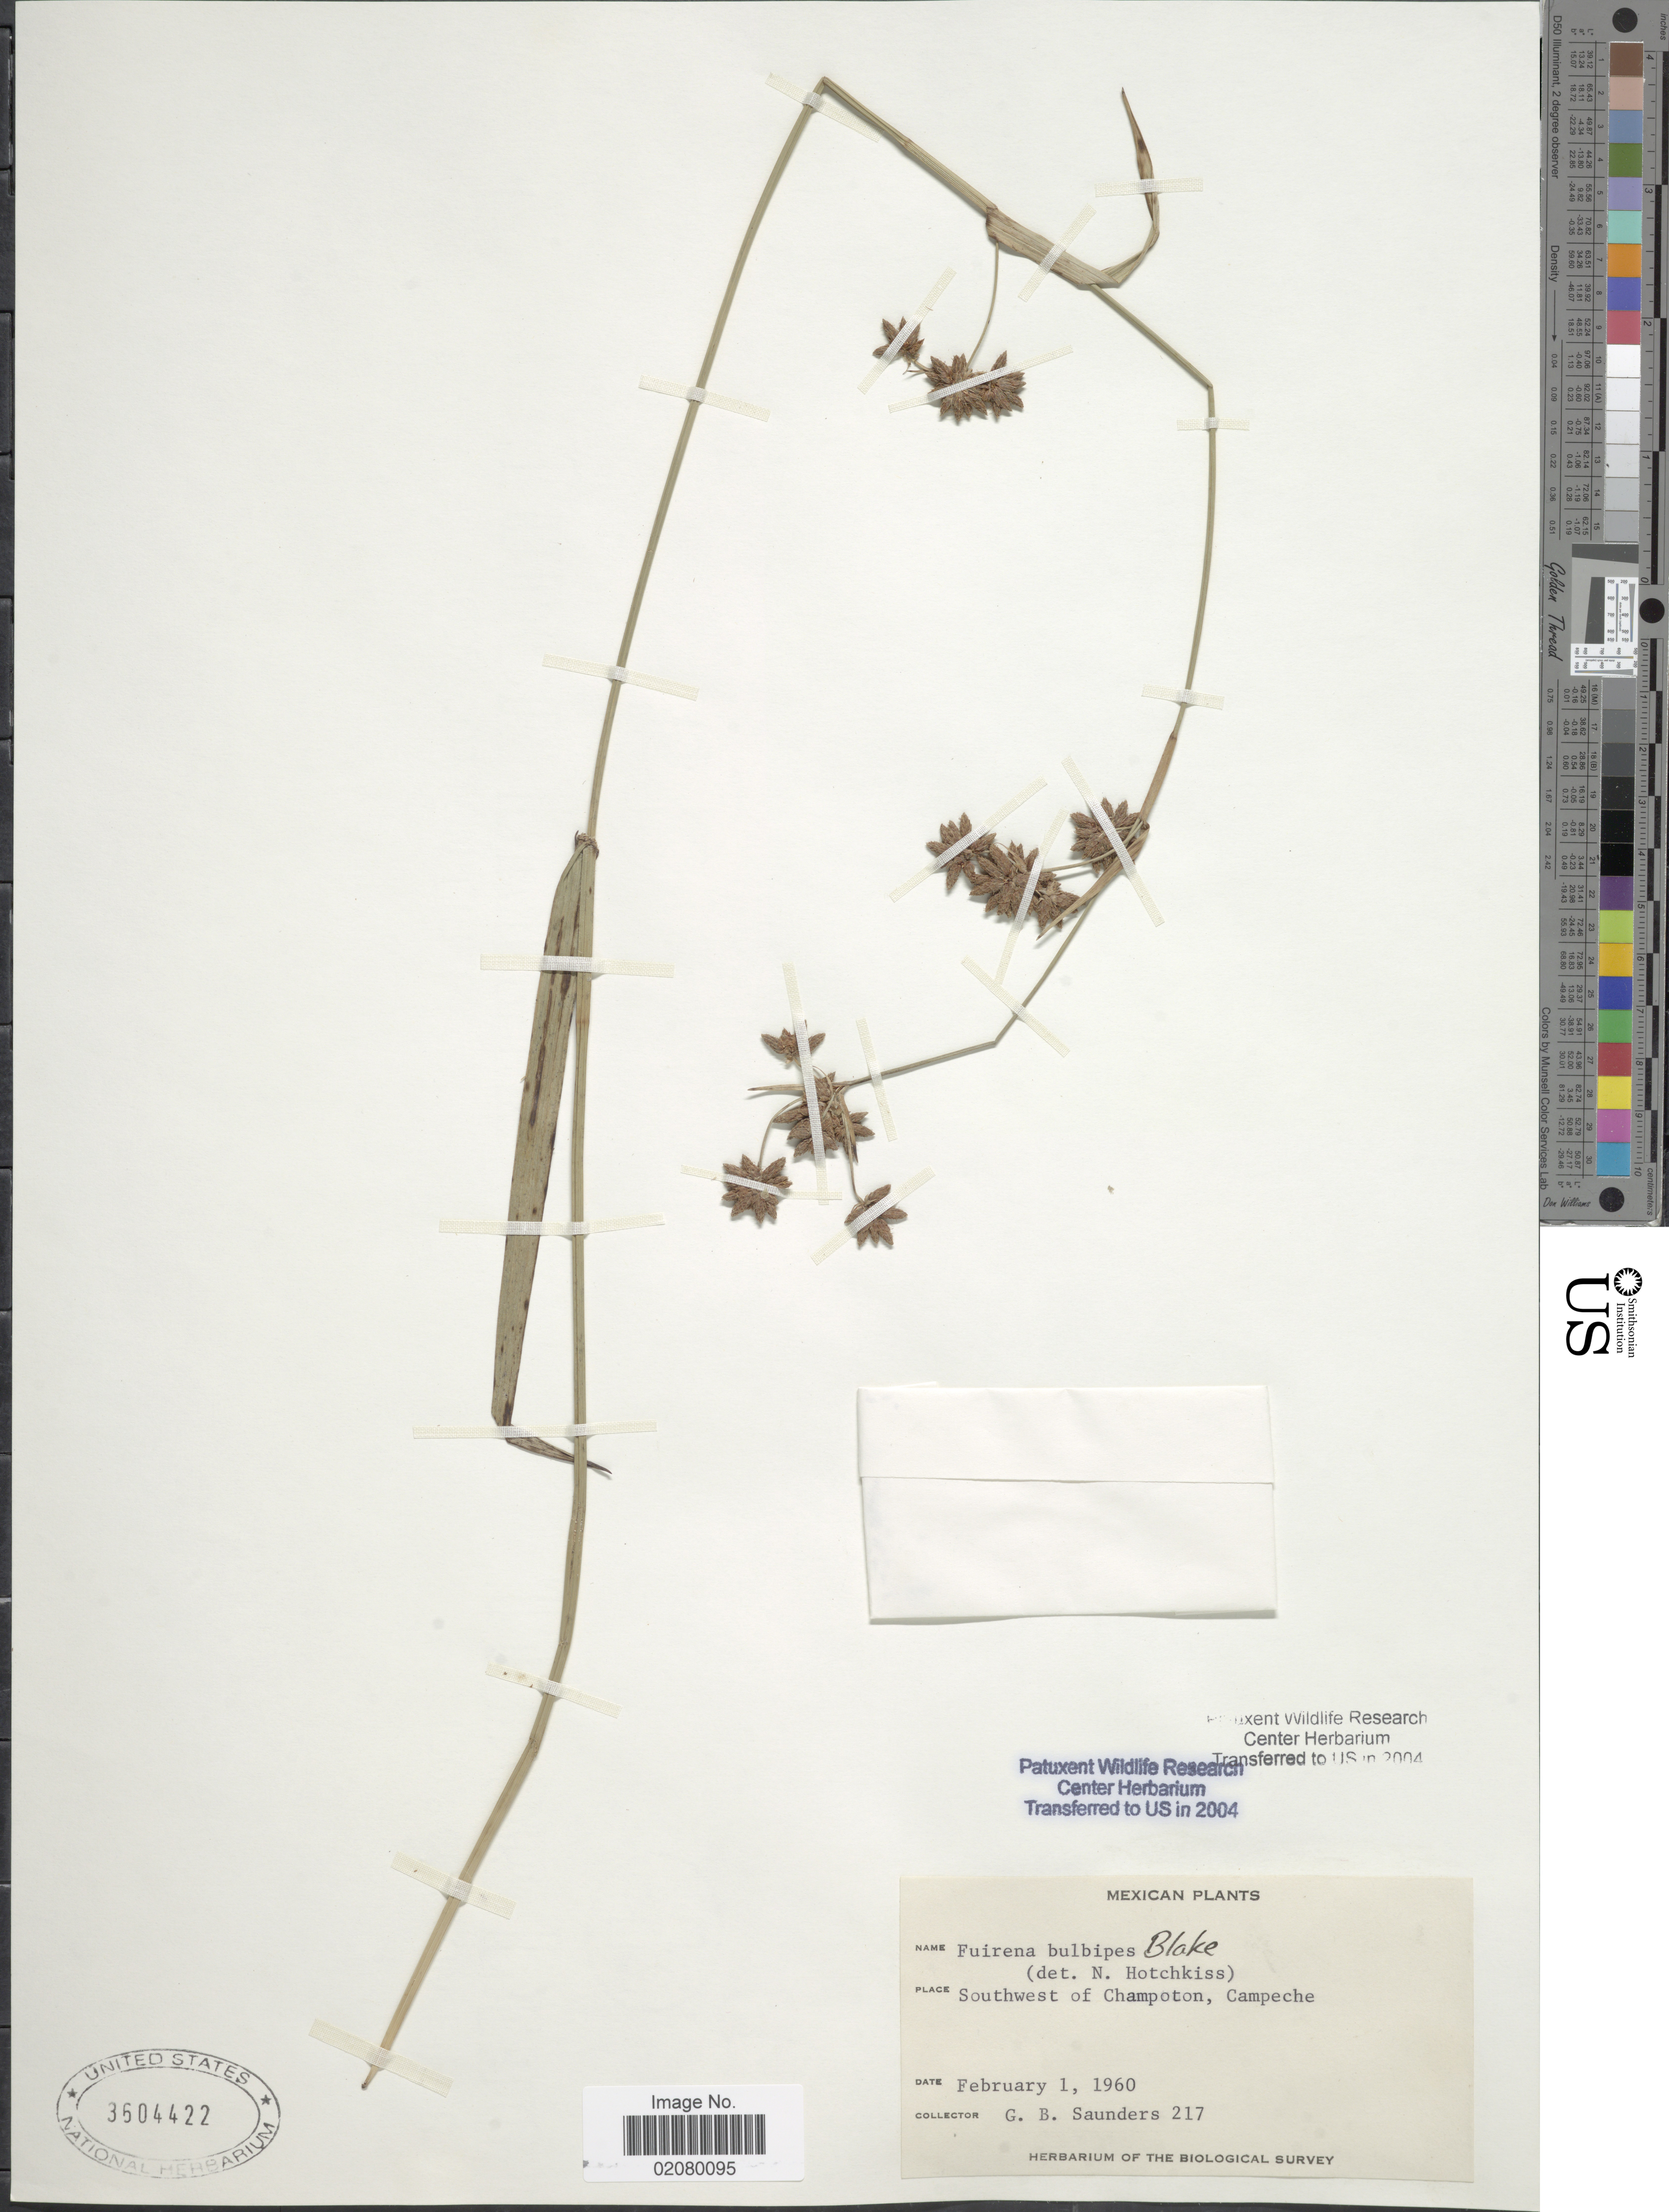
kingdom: Plantae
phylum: Tracheophyta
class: Liliopsida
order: Poales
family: Cyperaceae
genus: Fuirena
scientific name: Fuirena camptotricha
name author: C. Wright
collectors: G. B. Saunders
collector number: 217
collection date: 1960-02-01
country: Mexico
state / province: Campeche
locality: Southwest of Champoton, Campeche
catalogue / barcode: US 3504422